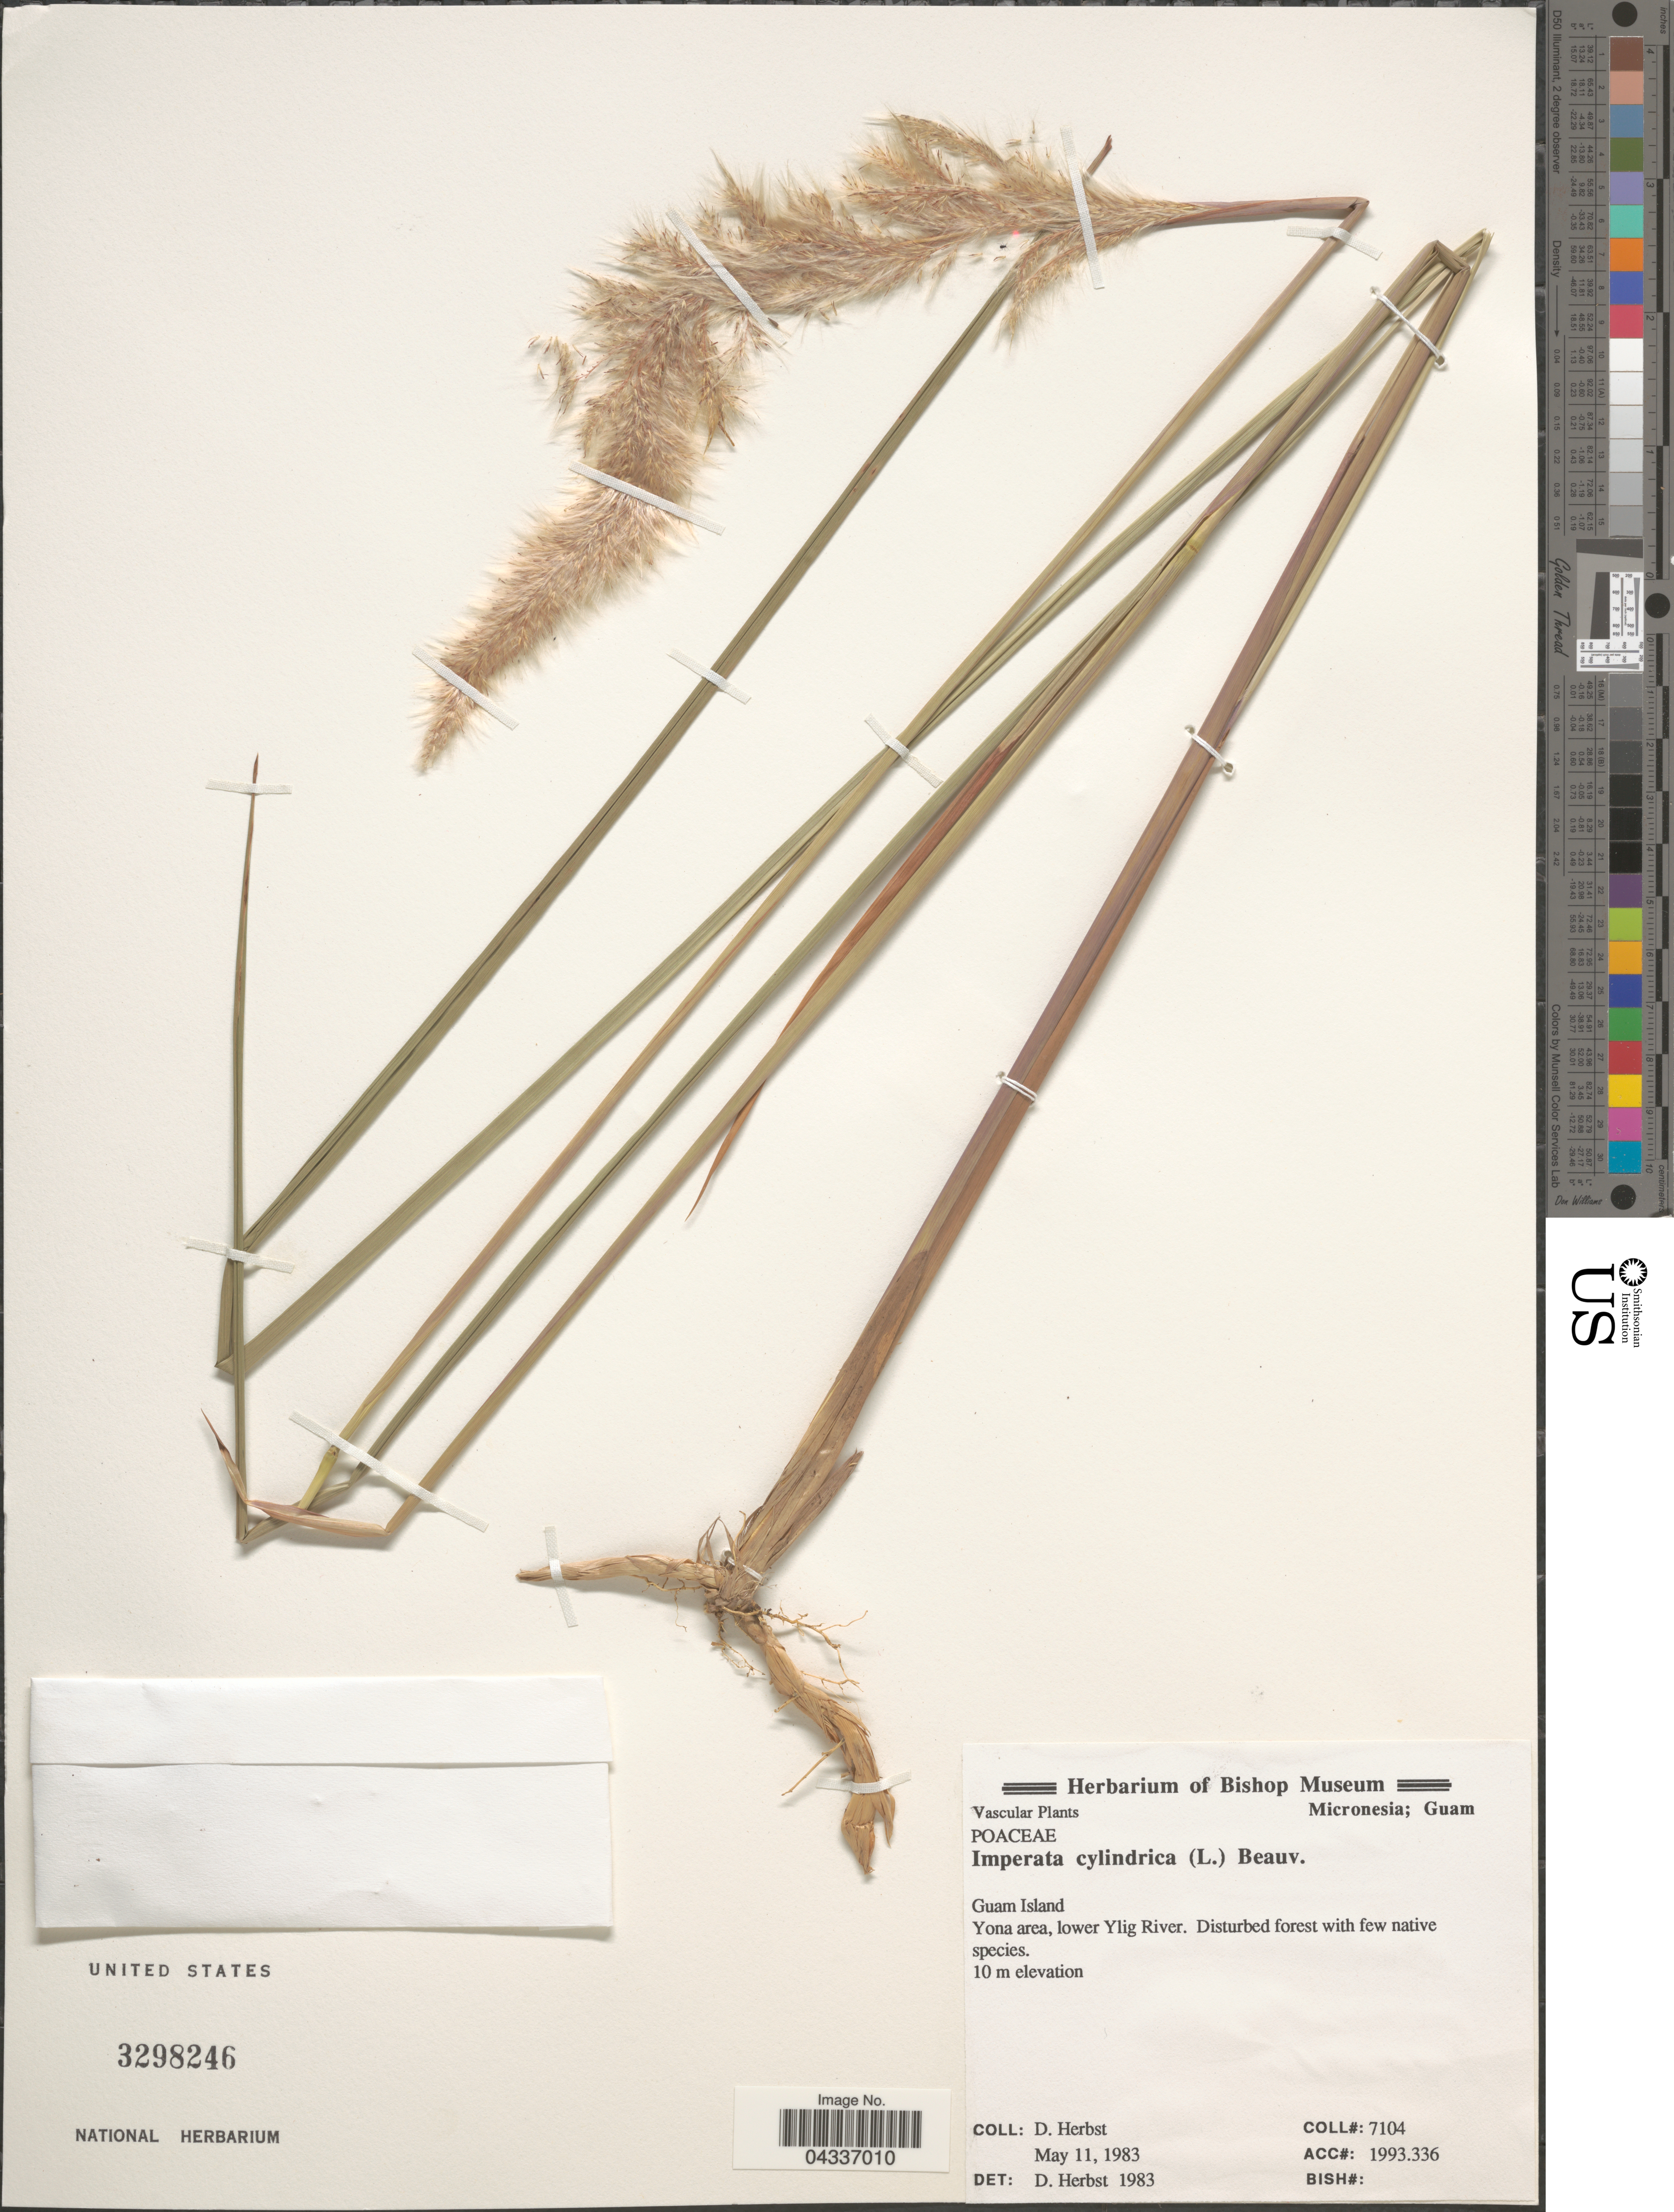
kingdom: Plantae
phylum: Tracheophyta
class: Liliopsida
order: Poales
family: Poaceae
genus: Imperata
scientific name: Imperata cylindrica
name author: (L.) P. Beauv.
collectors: D. Herbst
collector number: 7104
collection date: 1983-05-11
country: Guam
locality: Guam Island. Yona area, lower Ylig River.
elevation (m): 10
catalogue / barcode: US 3298246